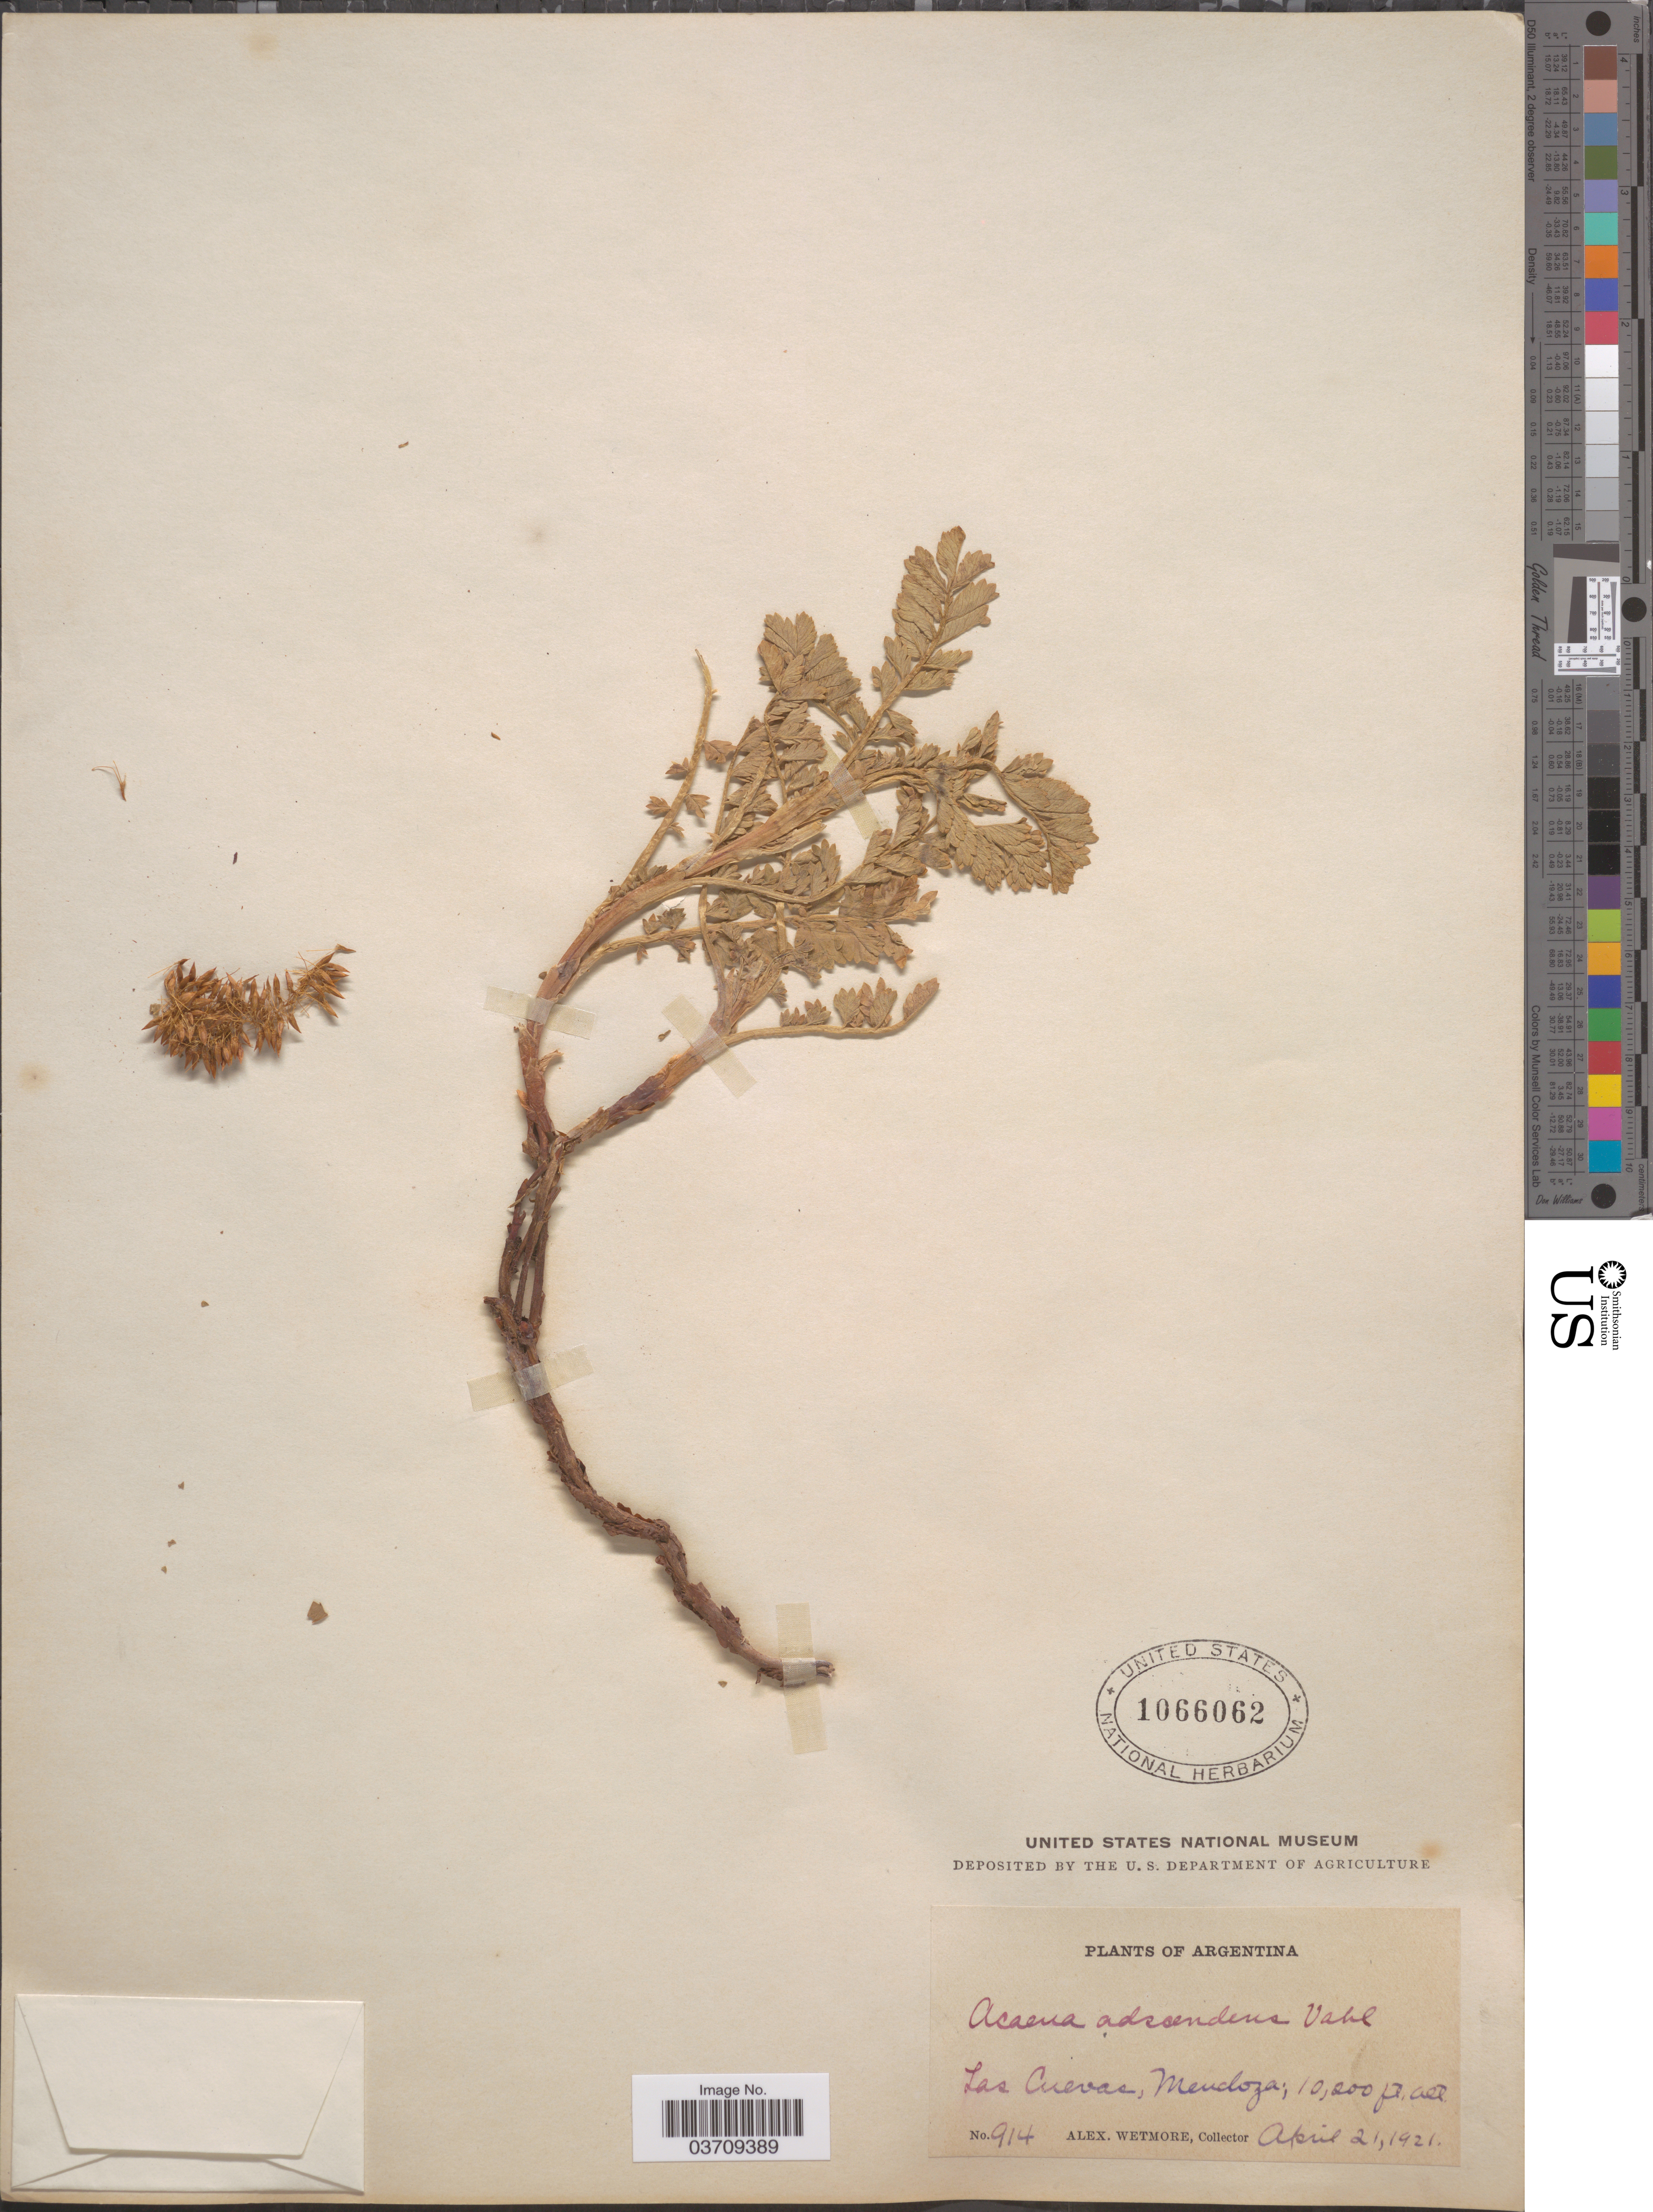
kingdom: Plantae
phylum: Tracheophyta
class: Magnoliopsida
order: Rosales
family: Rosaceae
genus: Acaena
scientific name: Acaena adscendens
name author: Vahl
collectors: A. Wetmore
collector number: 914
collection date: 1921-04-21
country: Argentina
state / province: Mendoza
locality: Las Cuevas.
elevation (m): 3109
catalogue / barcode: US 1066062